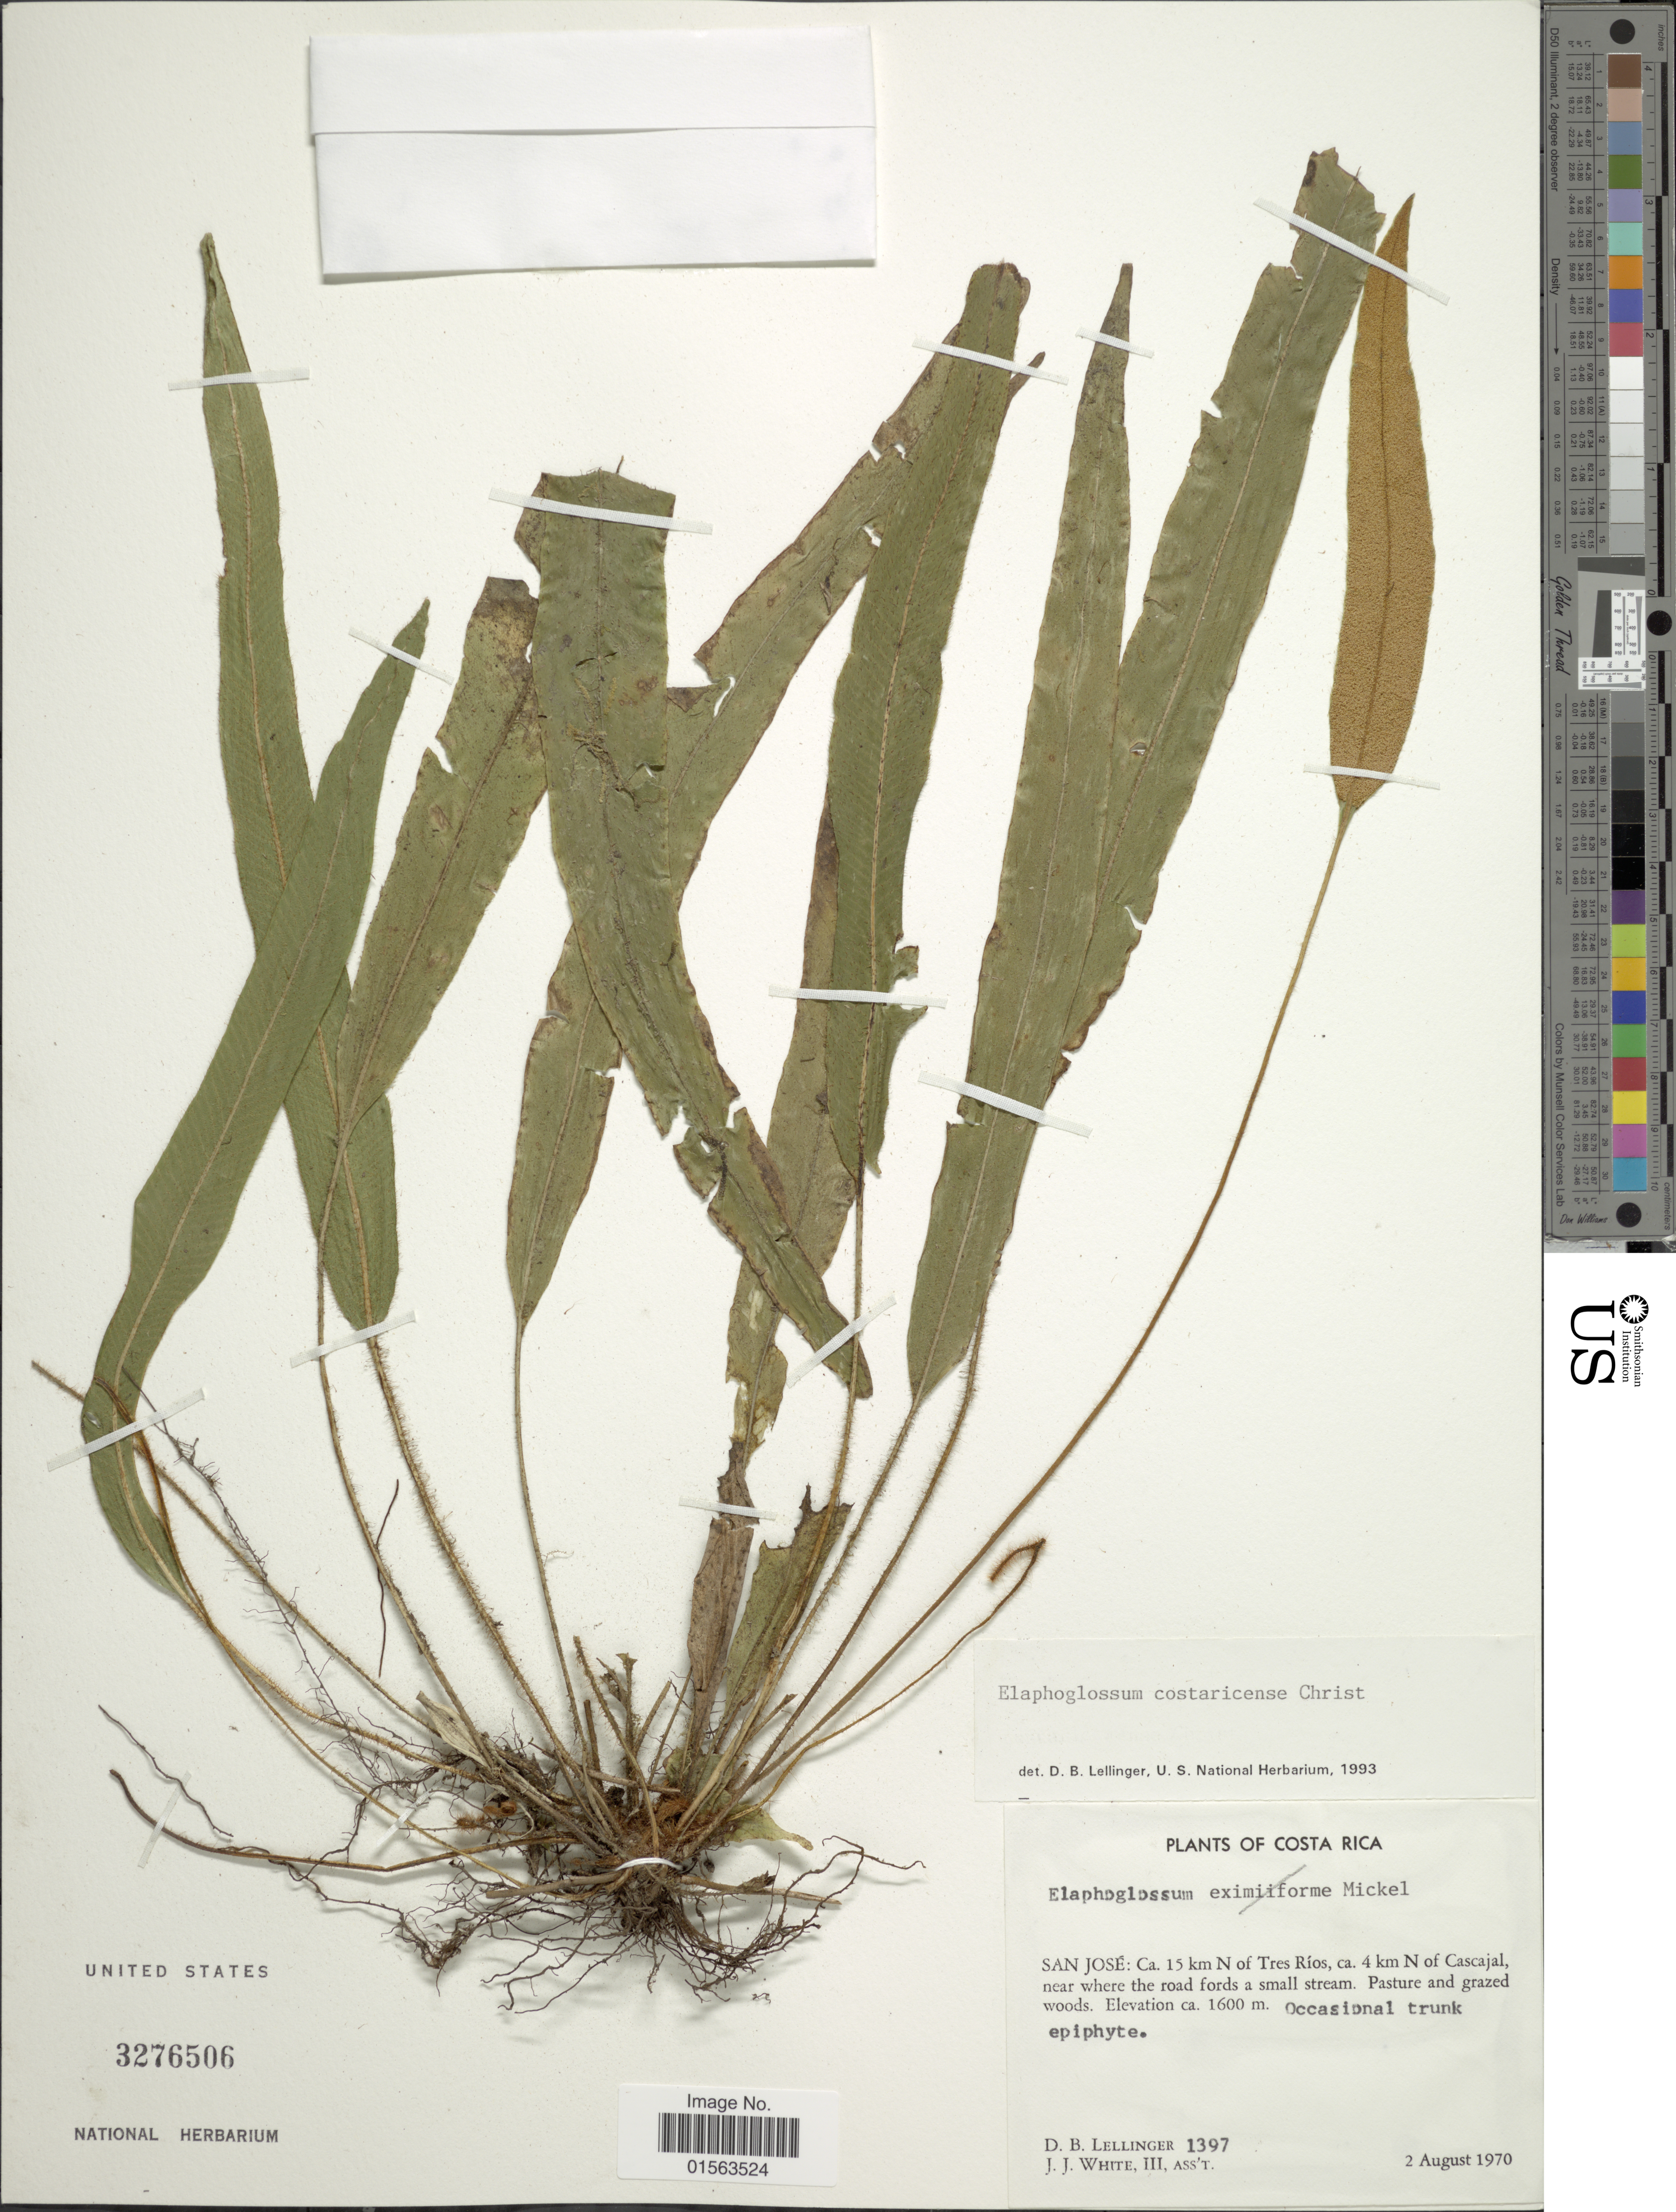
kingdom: Plantae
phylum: Tracheophyta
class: Polypodiopsida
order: Polypodiales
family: Dryopteridaceae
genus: Elaphoglossum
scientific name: Elaphoglossum costaricense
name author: Christ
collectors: D. B. Lellinger & J. J. White III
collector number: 1397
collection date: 1970-08-02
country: Costa Rica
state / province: San José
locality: San Jose: Ca. 15 km N of Tres Rios, ca 4 km N of Cascajal, near where the road fords a small stream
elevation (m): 1600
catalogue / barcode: US 3276506